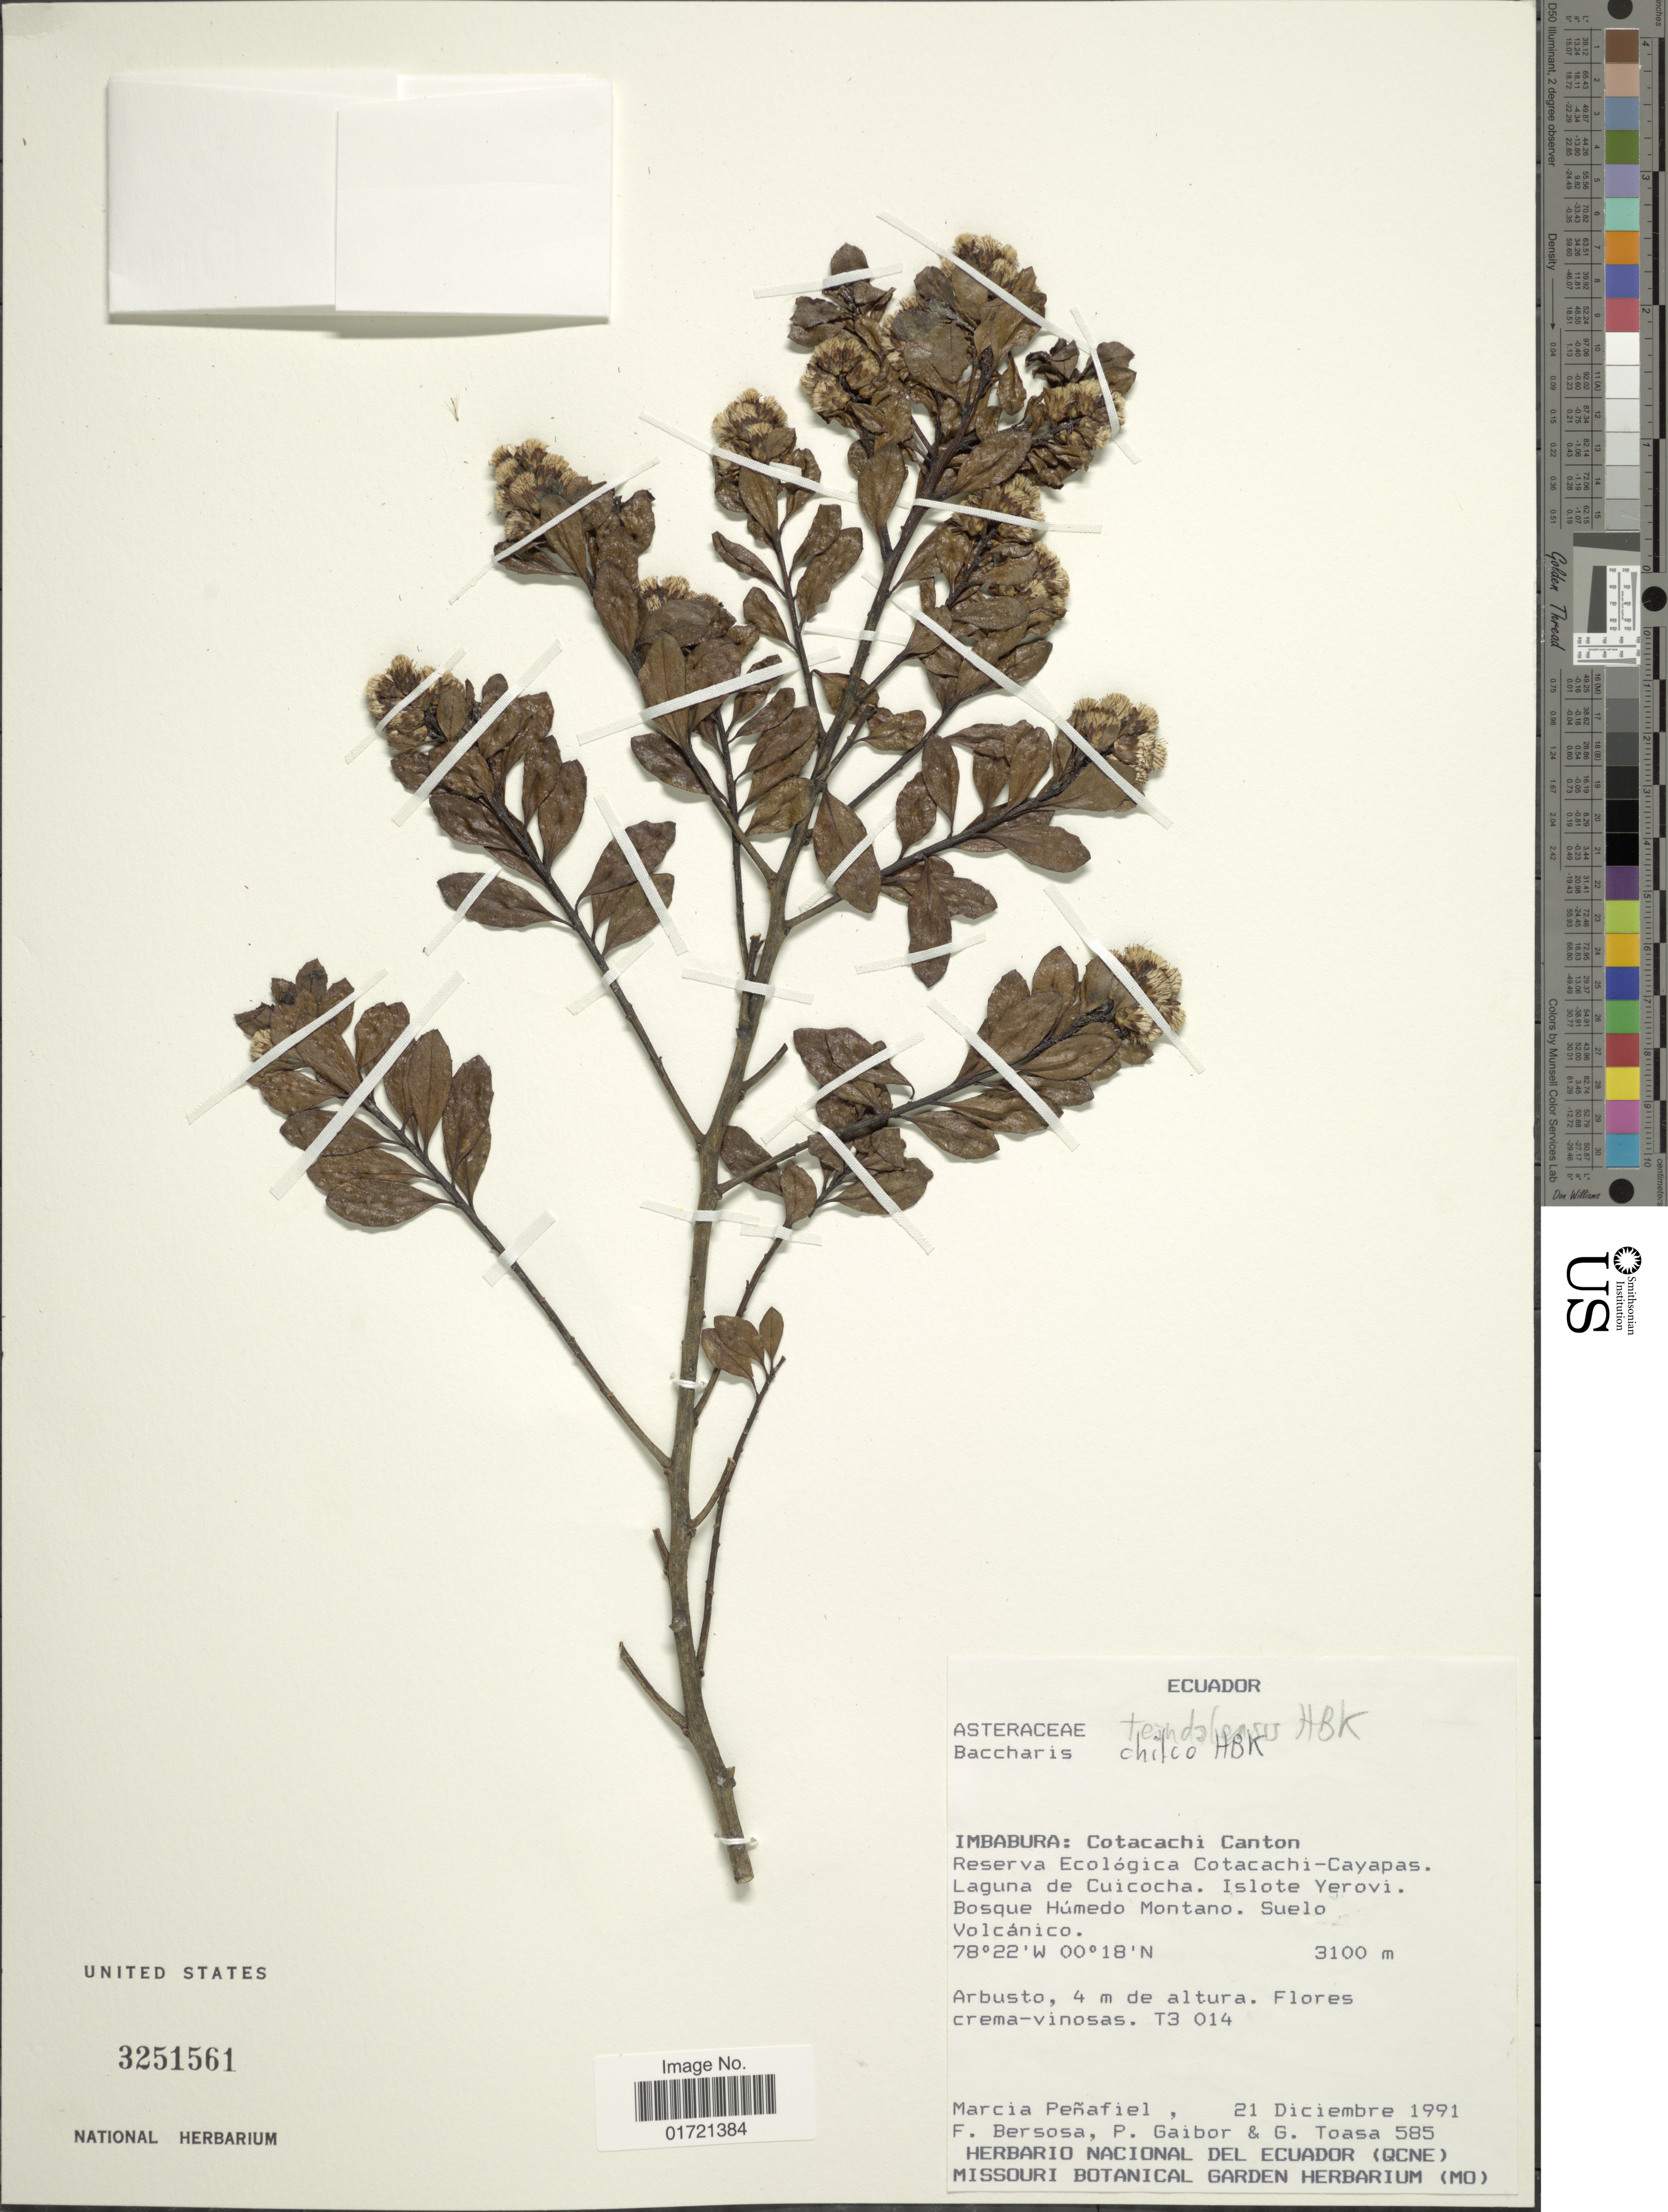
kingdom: Plantae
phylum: Tracheophyta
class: Magnoliopsida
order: Asterales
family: Asteraceae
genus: Baccharis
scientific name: Baccharis teindalensis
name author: Kunth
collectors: M. Penafiel, F. Bersosa, P. Gaibor & G. Toasa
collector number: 585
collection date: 1991-12-21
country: Ecuador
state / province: Imbabura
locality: Cotacachi Canton. Reserva Ecológica Cotacachi-Cayapas. Laguna de Cuicocha. Islote Yerovi. Bosque Húmedo Montano. Suelo Volcánico.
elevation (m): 3100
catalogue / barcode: US 3251561